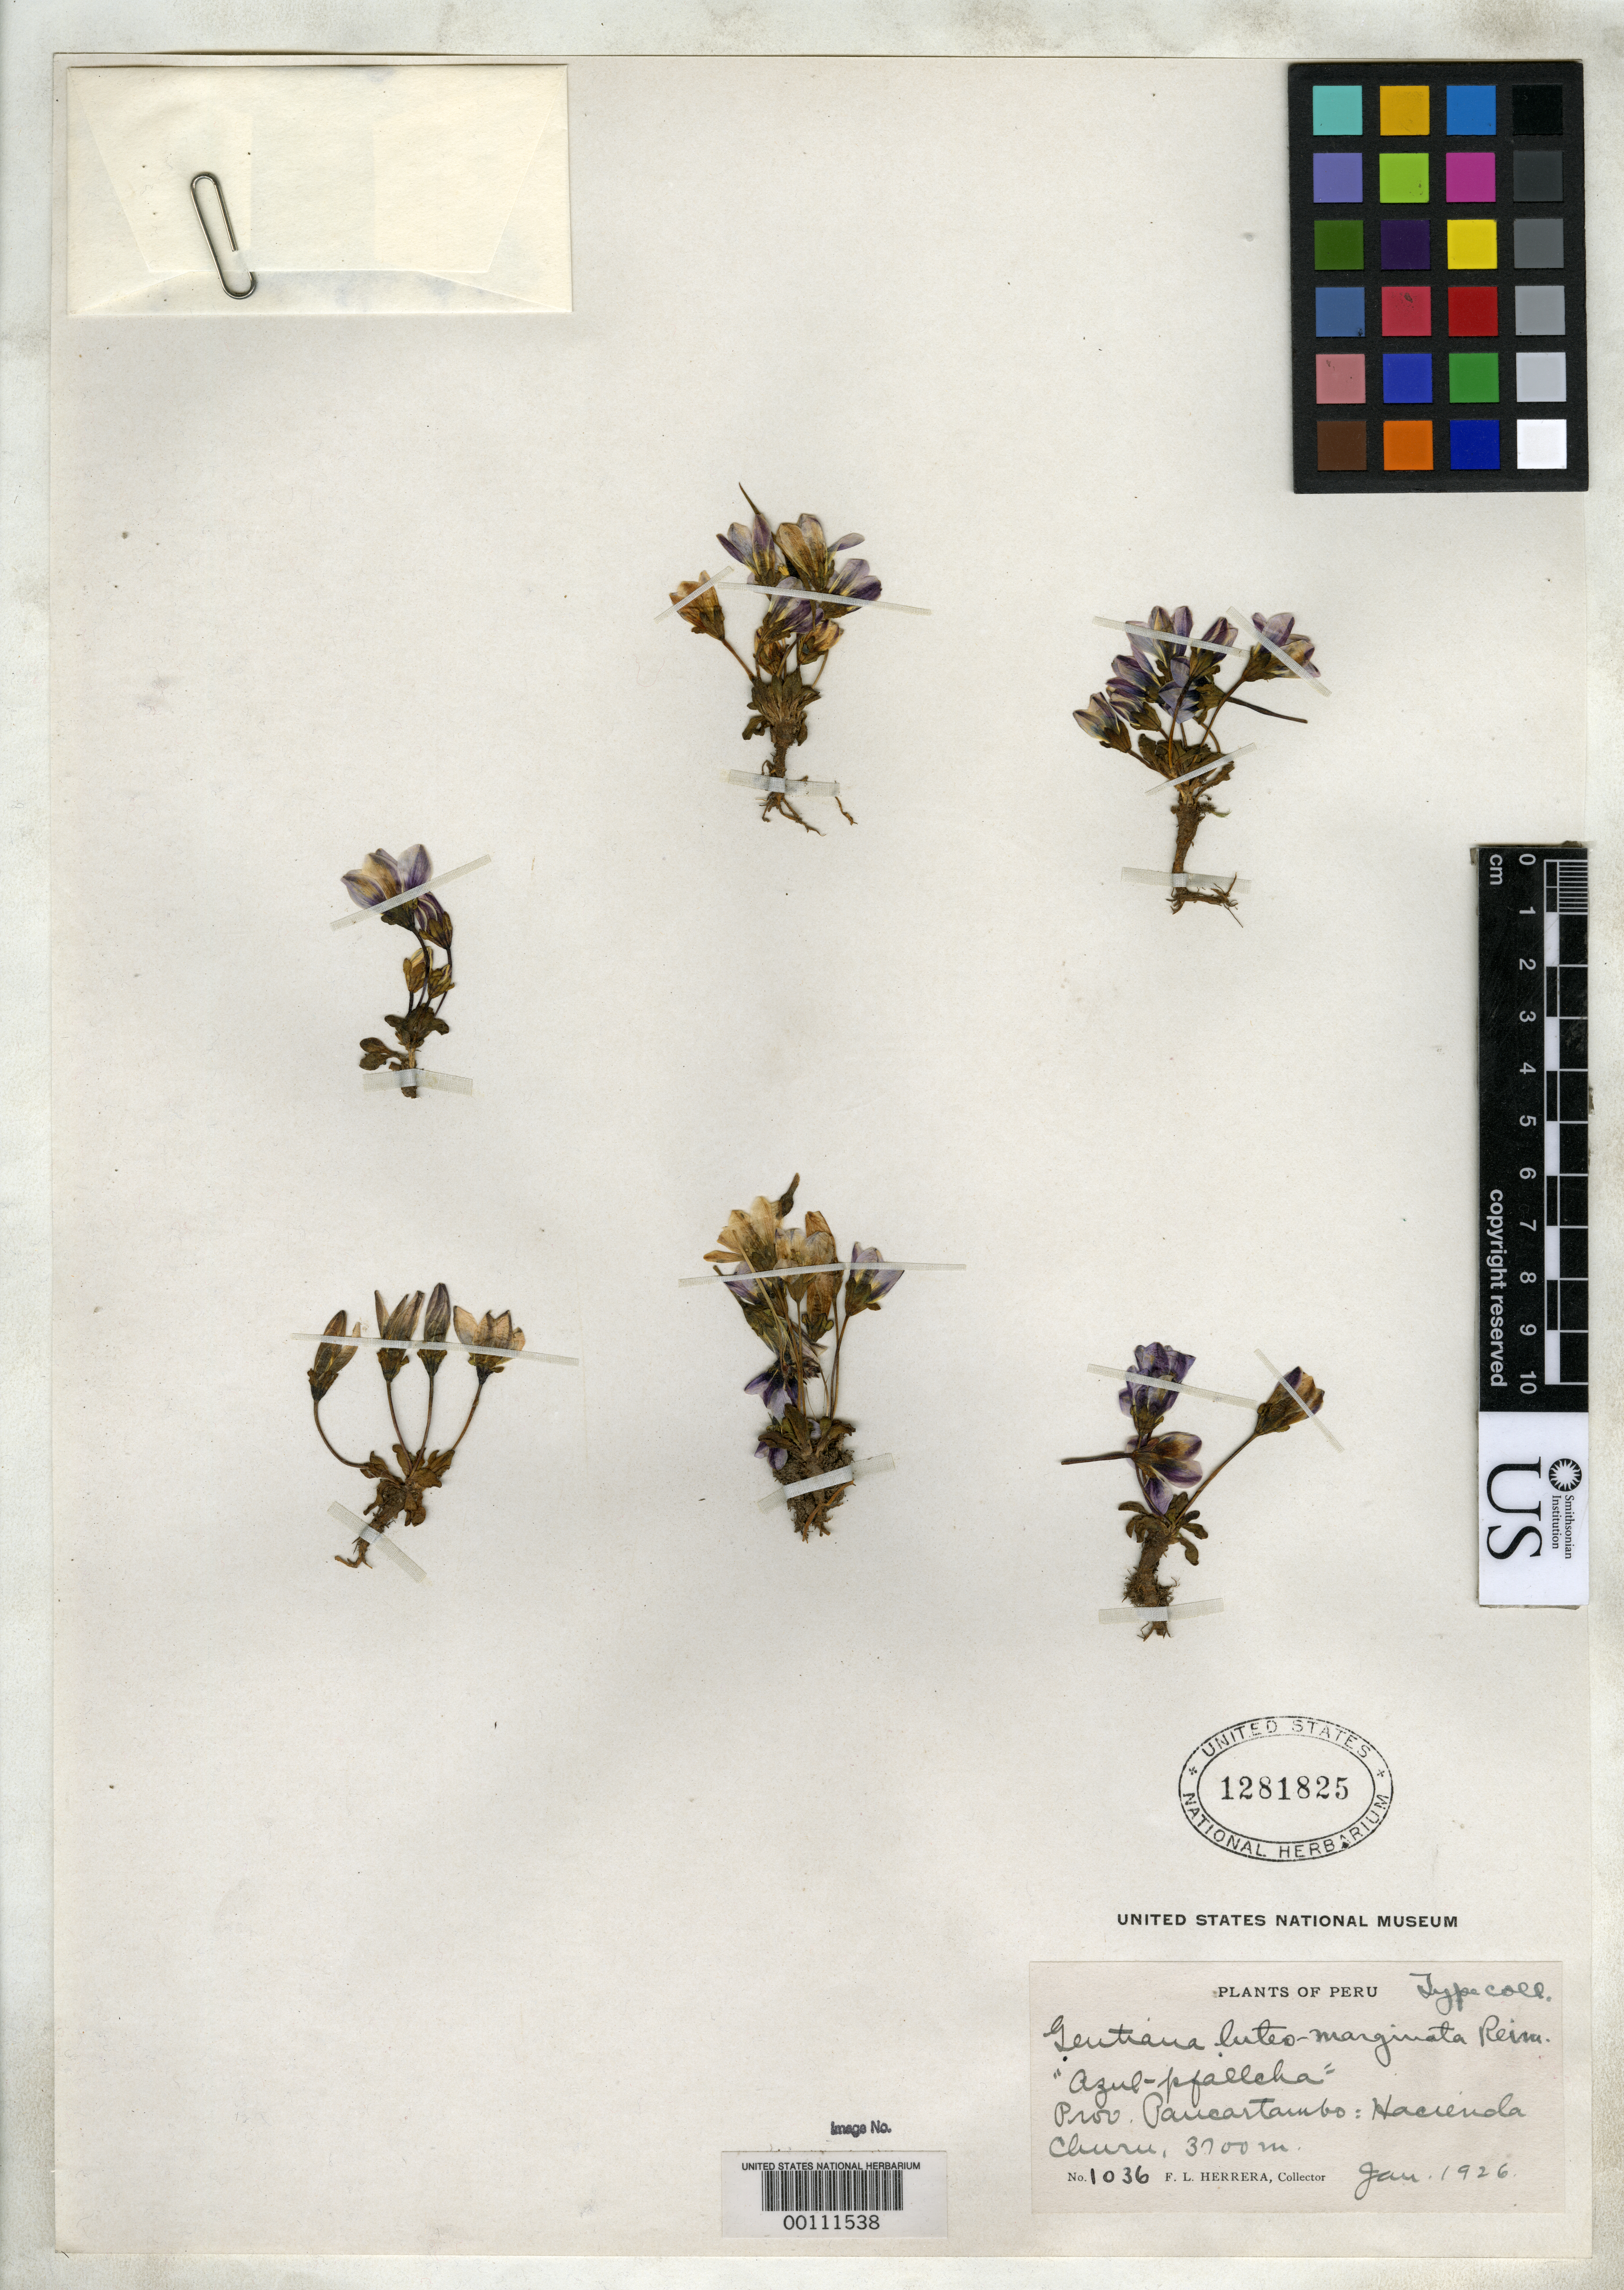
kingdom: Plantae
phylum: Tracheophyta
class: Magnoliopsida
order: Gentianales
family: Gentianaceae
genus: Gentiana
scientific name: Gentiana luteo-marginata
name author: Reimers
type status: Isotype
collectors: F. L. Herrera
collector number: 1036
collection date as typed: Jan 1926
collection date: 1926-01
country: Peru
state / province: Cusco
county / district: Paucartambo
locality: Hacienda Churu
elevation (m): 3700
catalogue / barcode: US 1281825